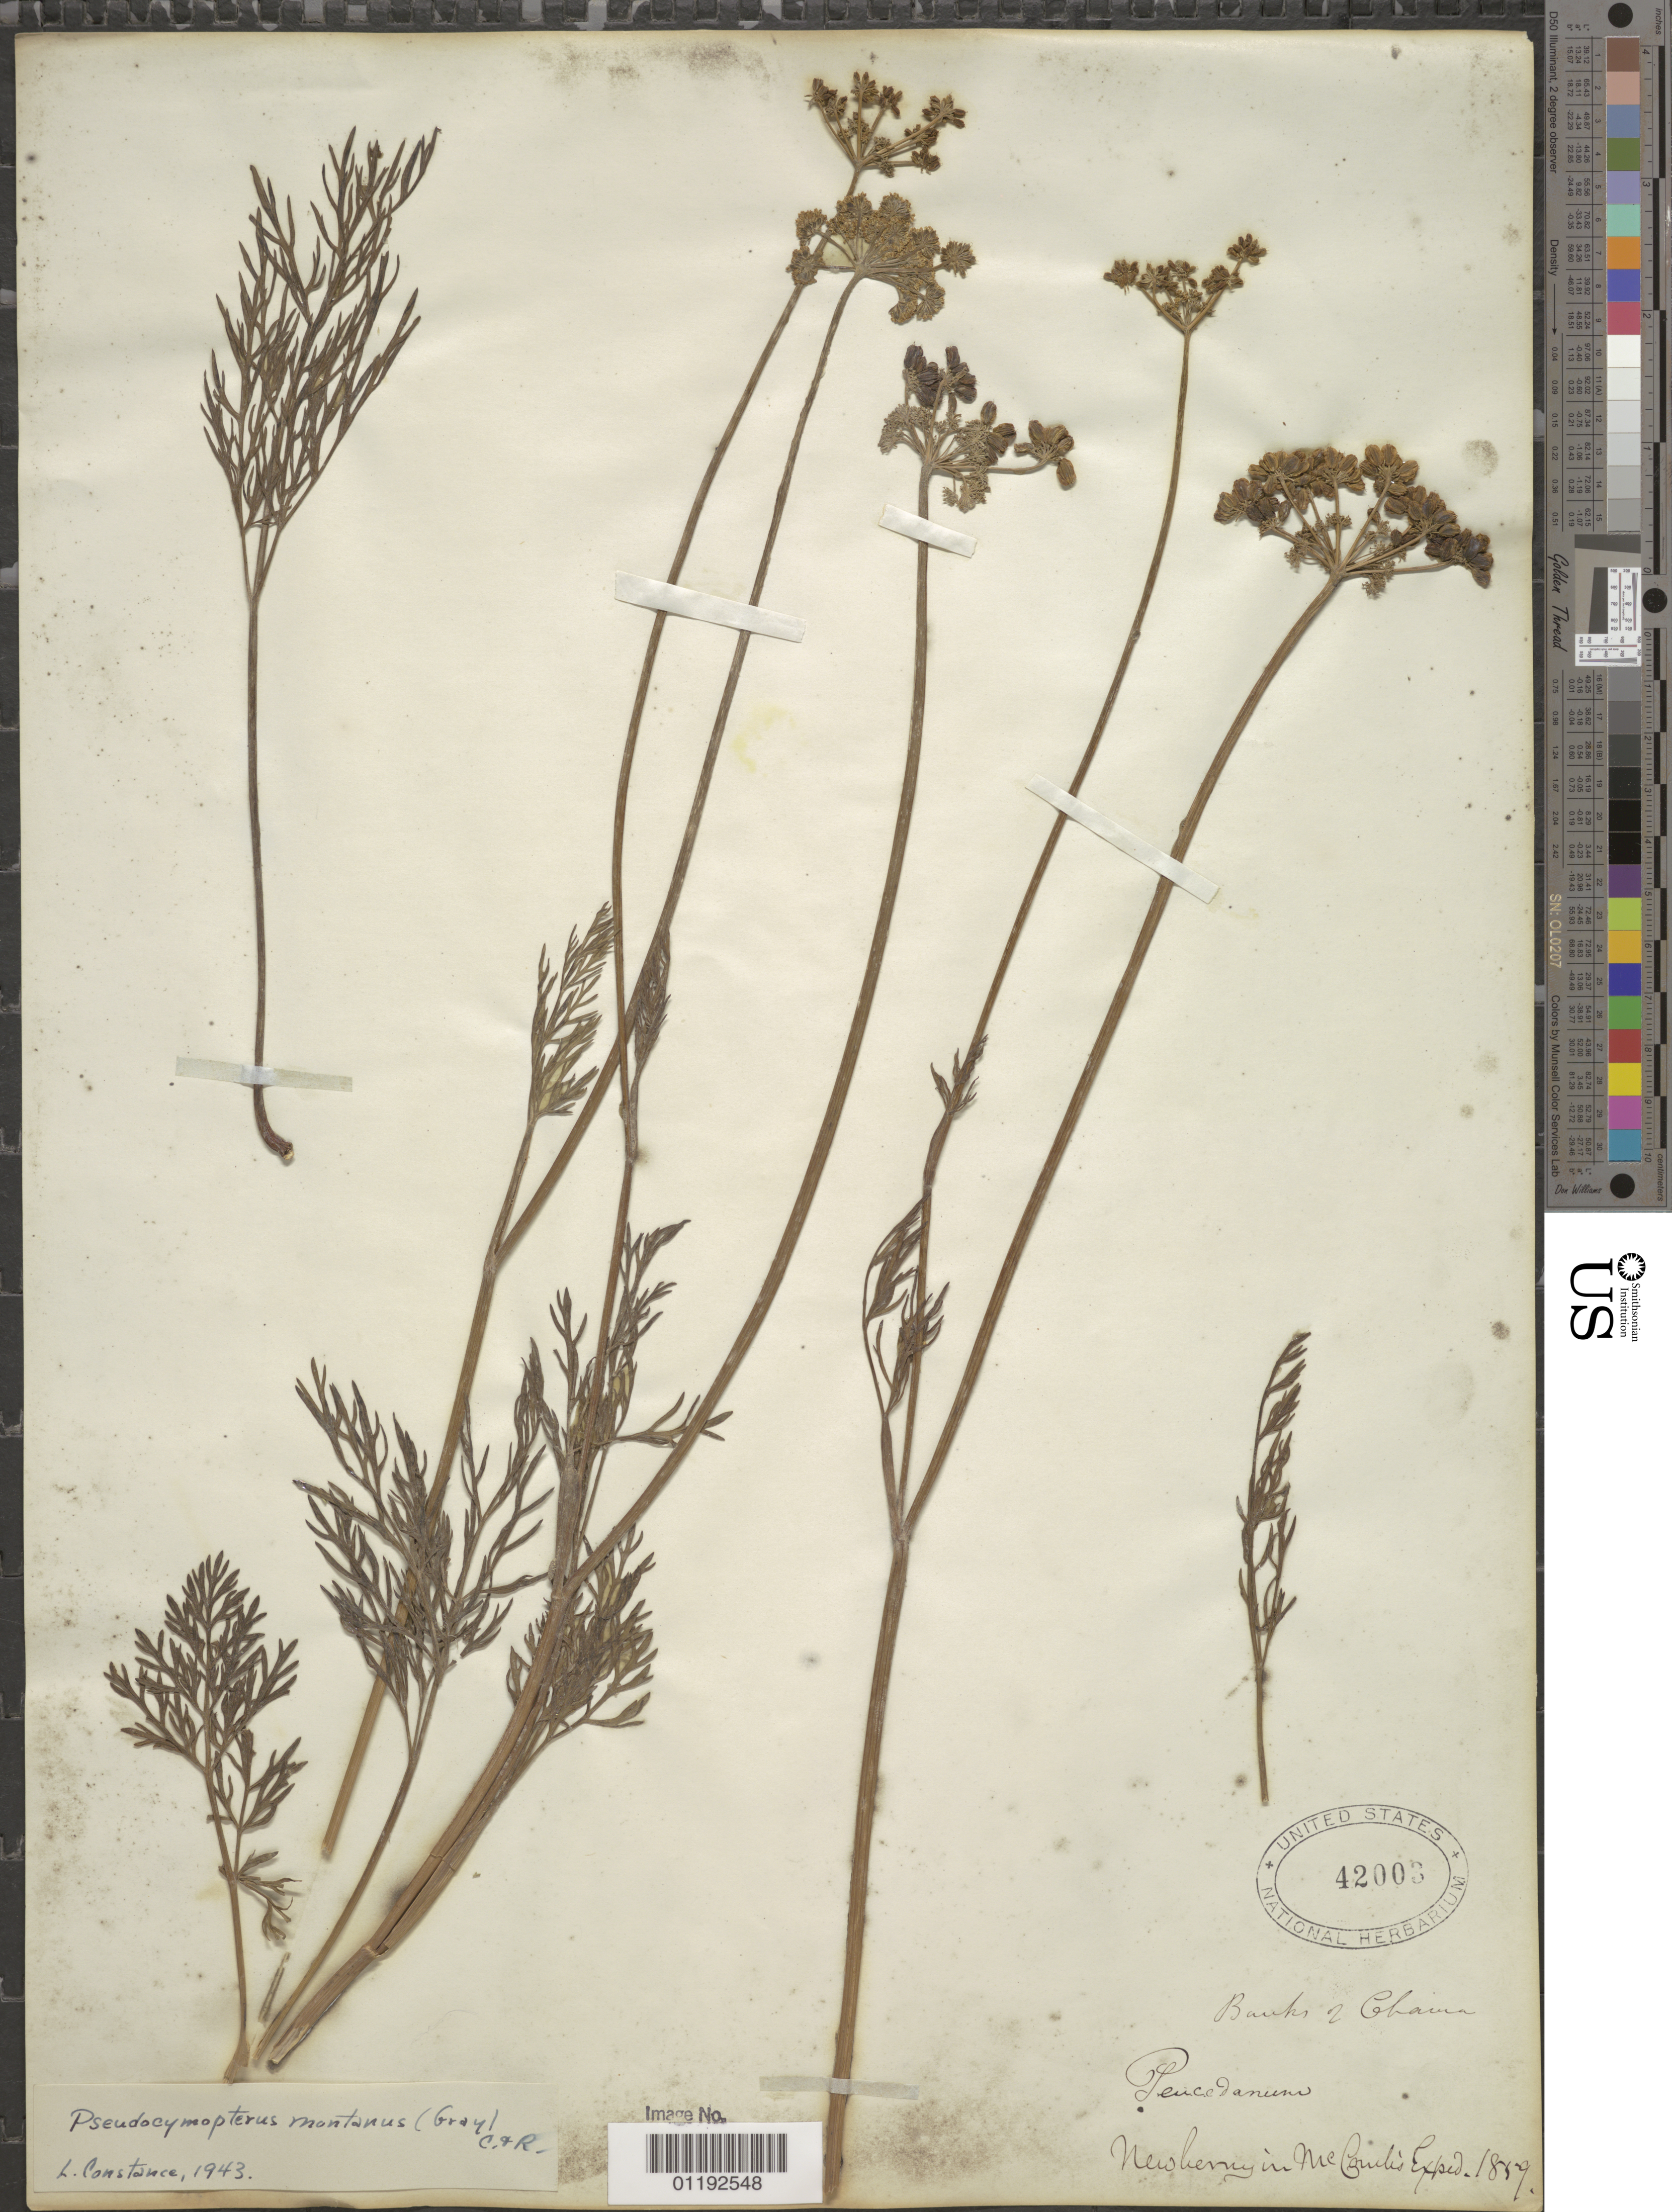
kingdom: Plantae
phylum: Tracheophyta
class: Magnoliopsida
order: Apiales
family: Apiaceae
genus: Pseudocymopterus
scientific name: Pseudocymopterus montanus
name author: (A. Gray) J.M. Coult. & Rose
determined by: Constance, L., (UC), University of California Berkeley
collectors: J. S. Newberry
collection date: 1859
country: United States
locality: Banks of [Ghama]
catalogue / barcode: US 42003